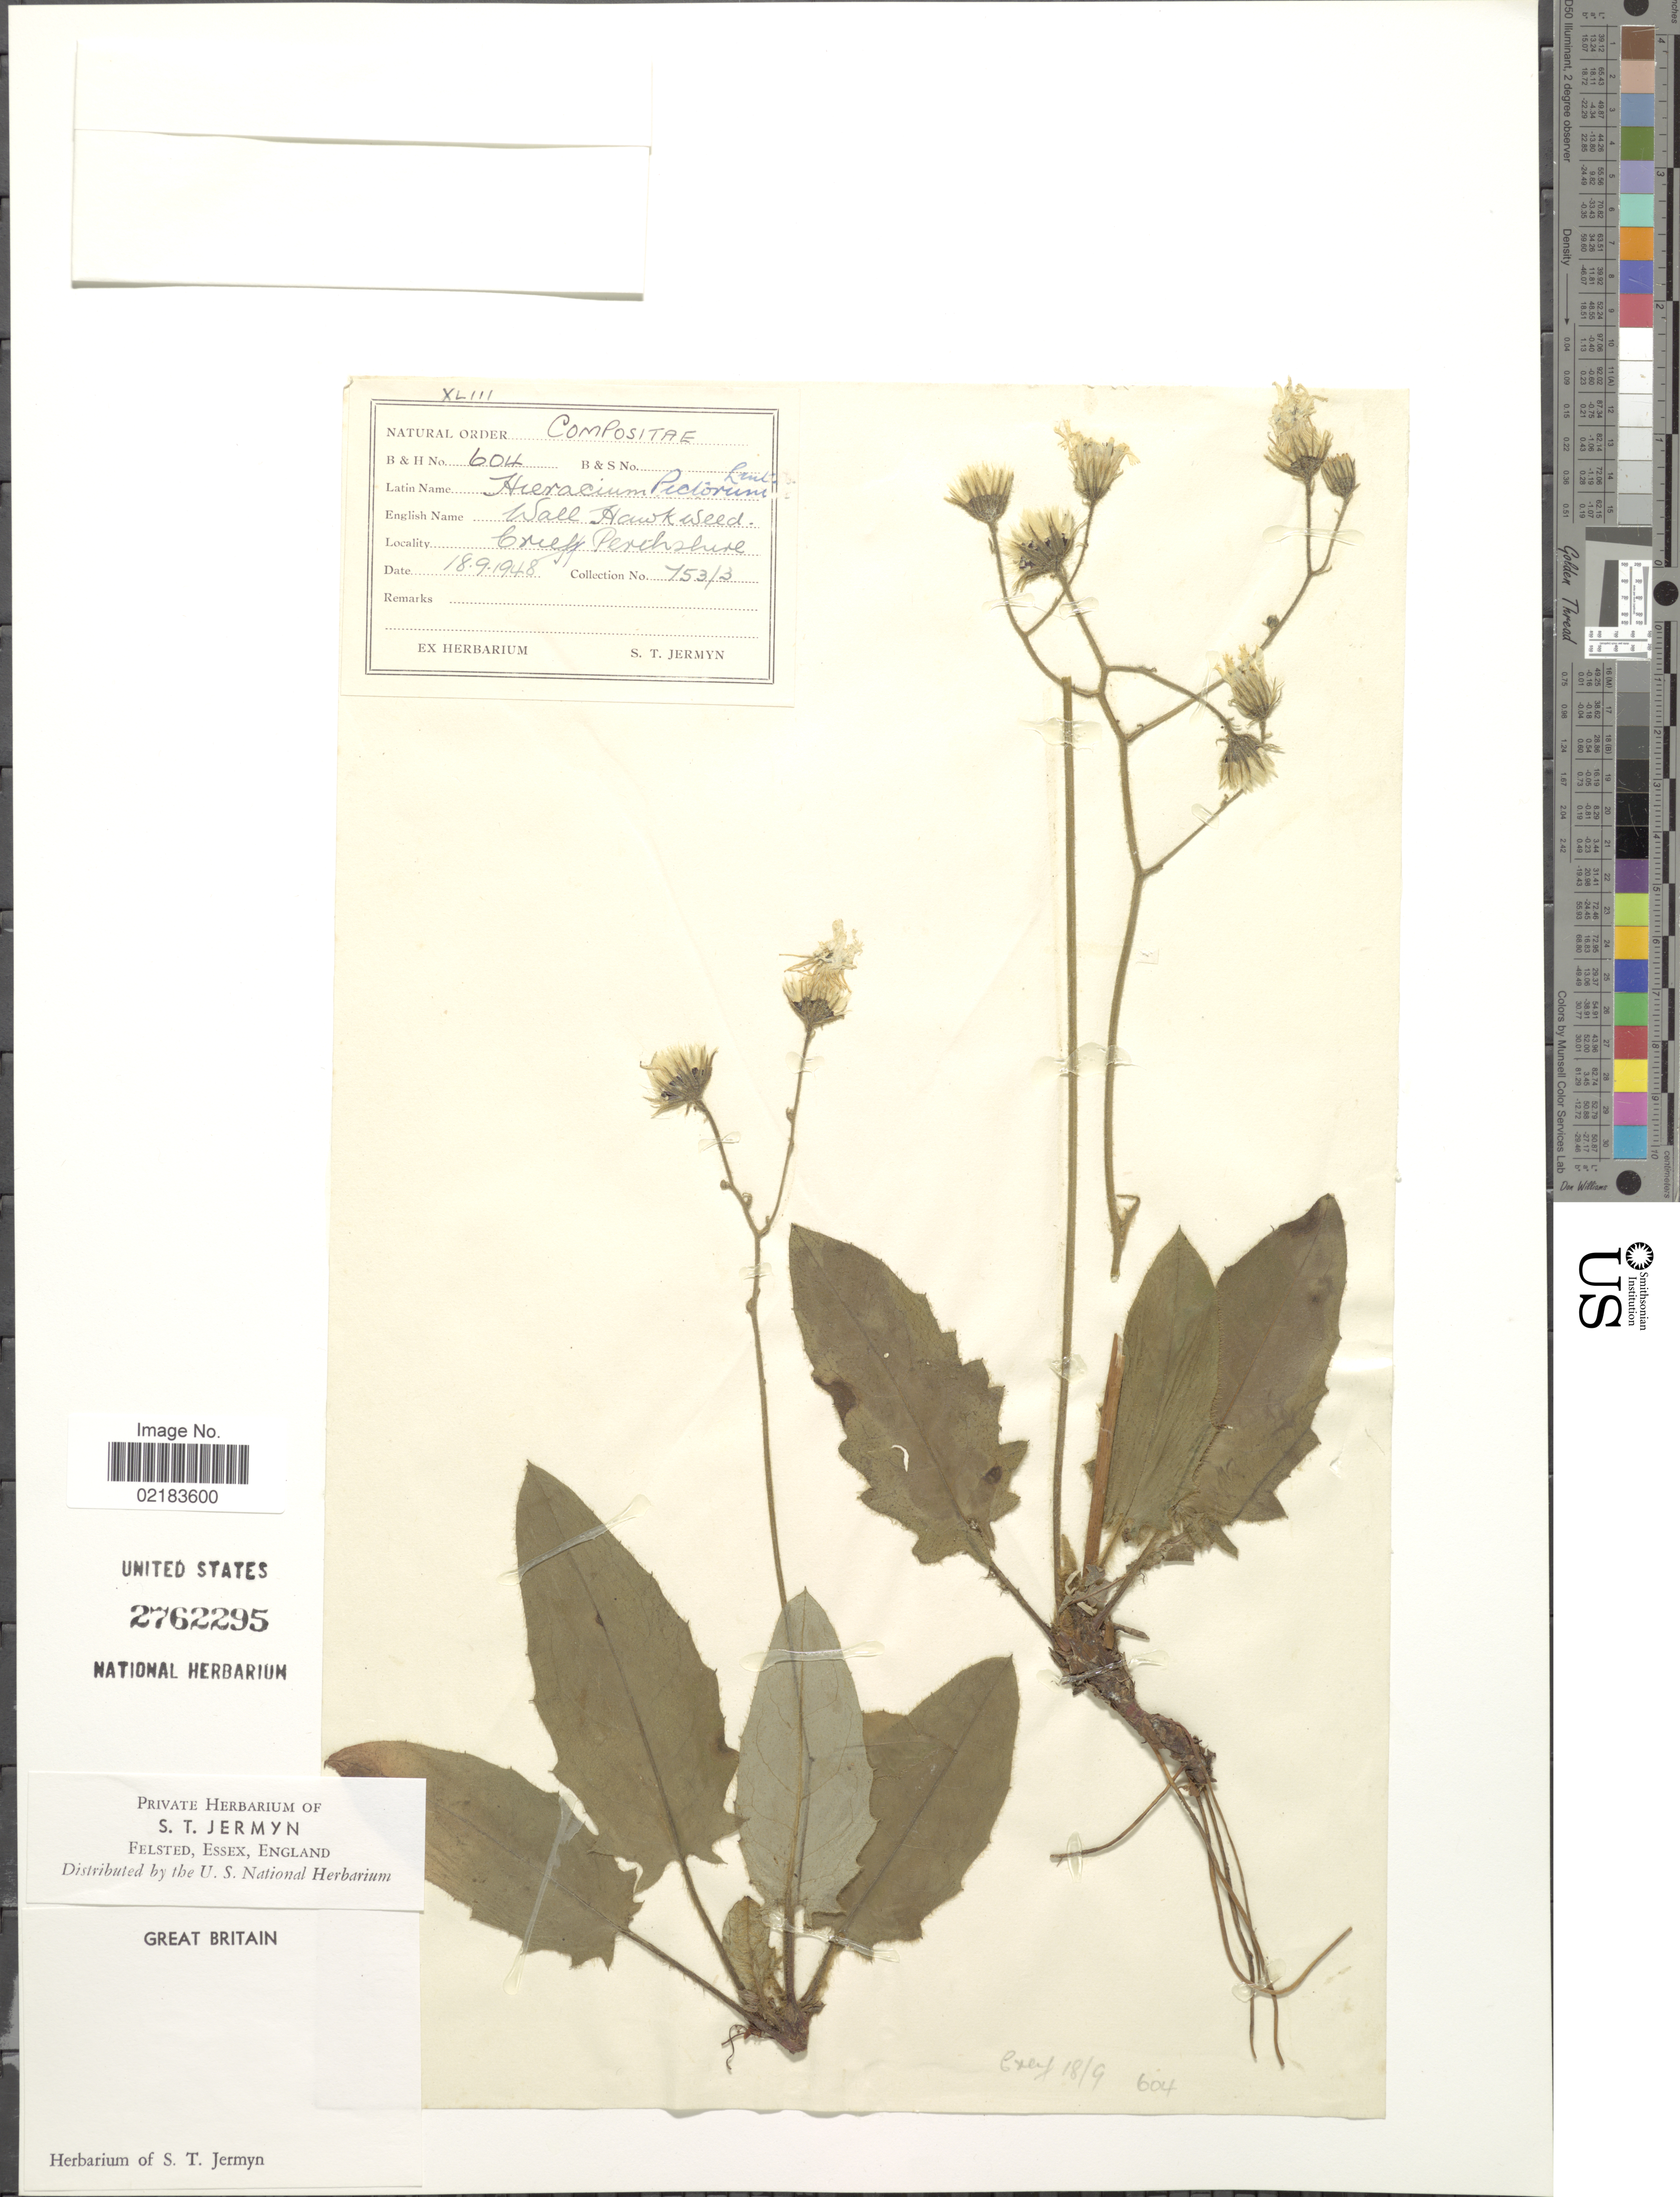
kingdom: Plantae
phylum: Tracheophyta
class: Magnoliopsida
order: Asterales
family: Asteraceae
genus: Hieracium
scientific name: Hieracium pictorum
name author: E. F. Linton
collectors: S. Jermyn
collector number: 753/3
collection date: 1948-09-18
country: United Kingdom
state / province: Scotland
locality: Great Brittain, Grieff Perthshure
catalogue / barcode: US 2762295